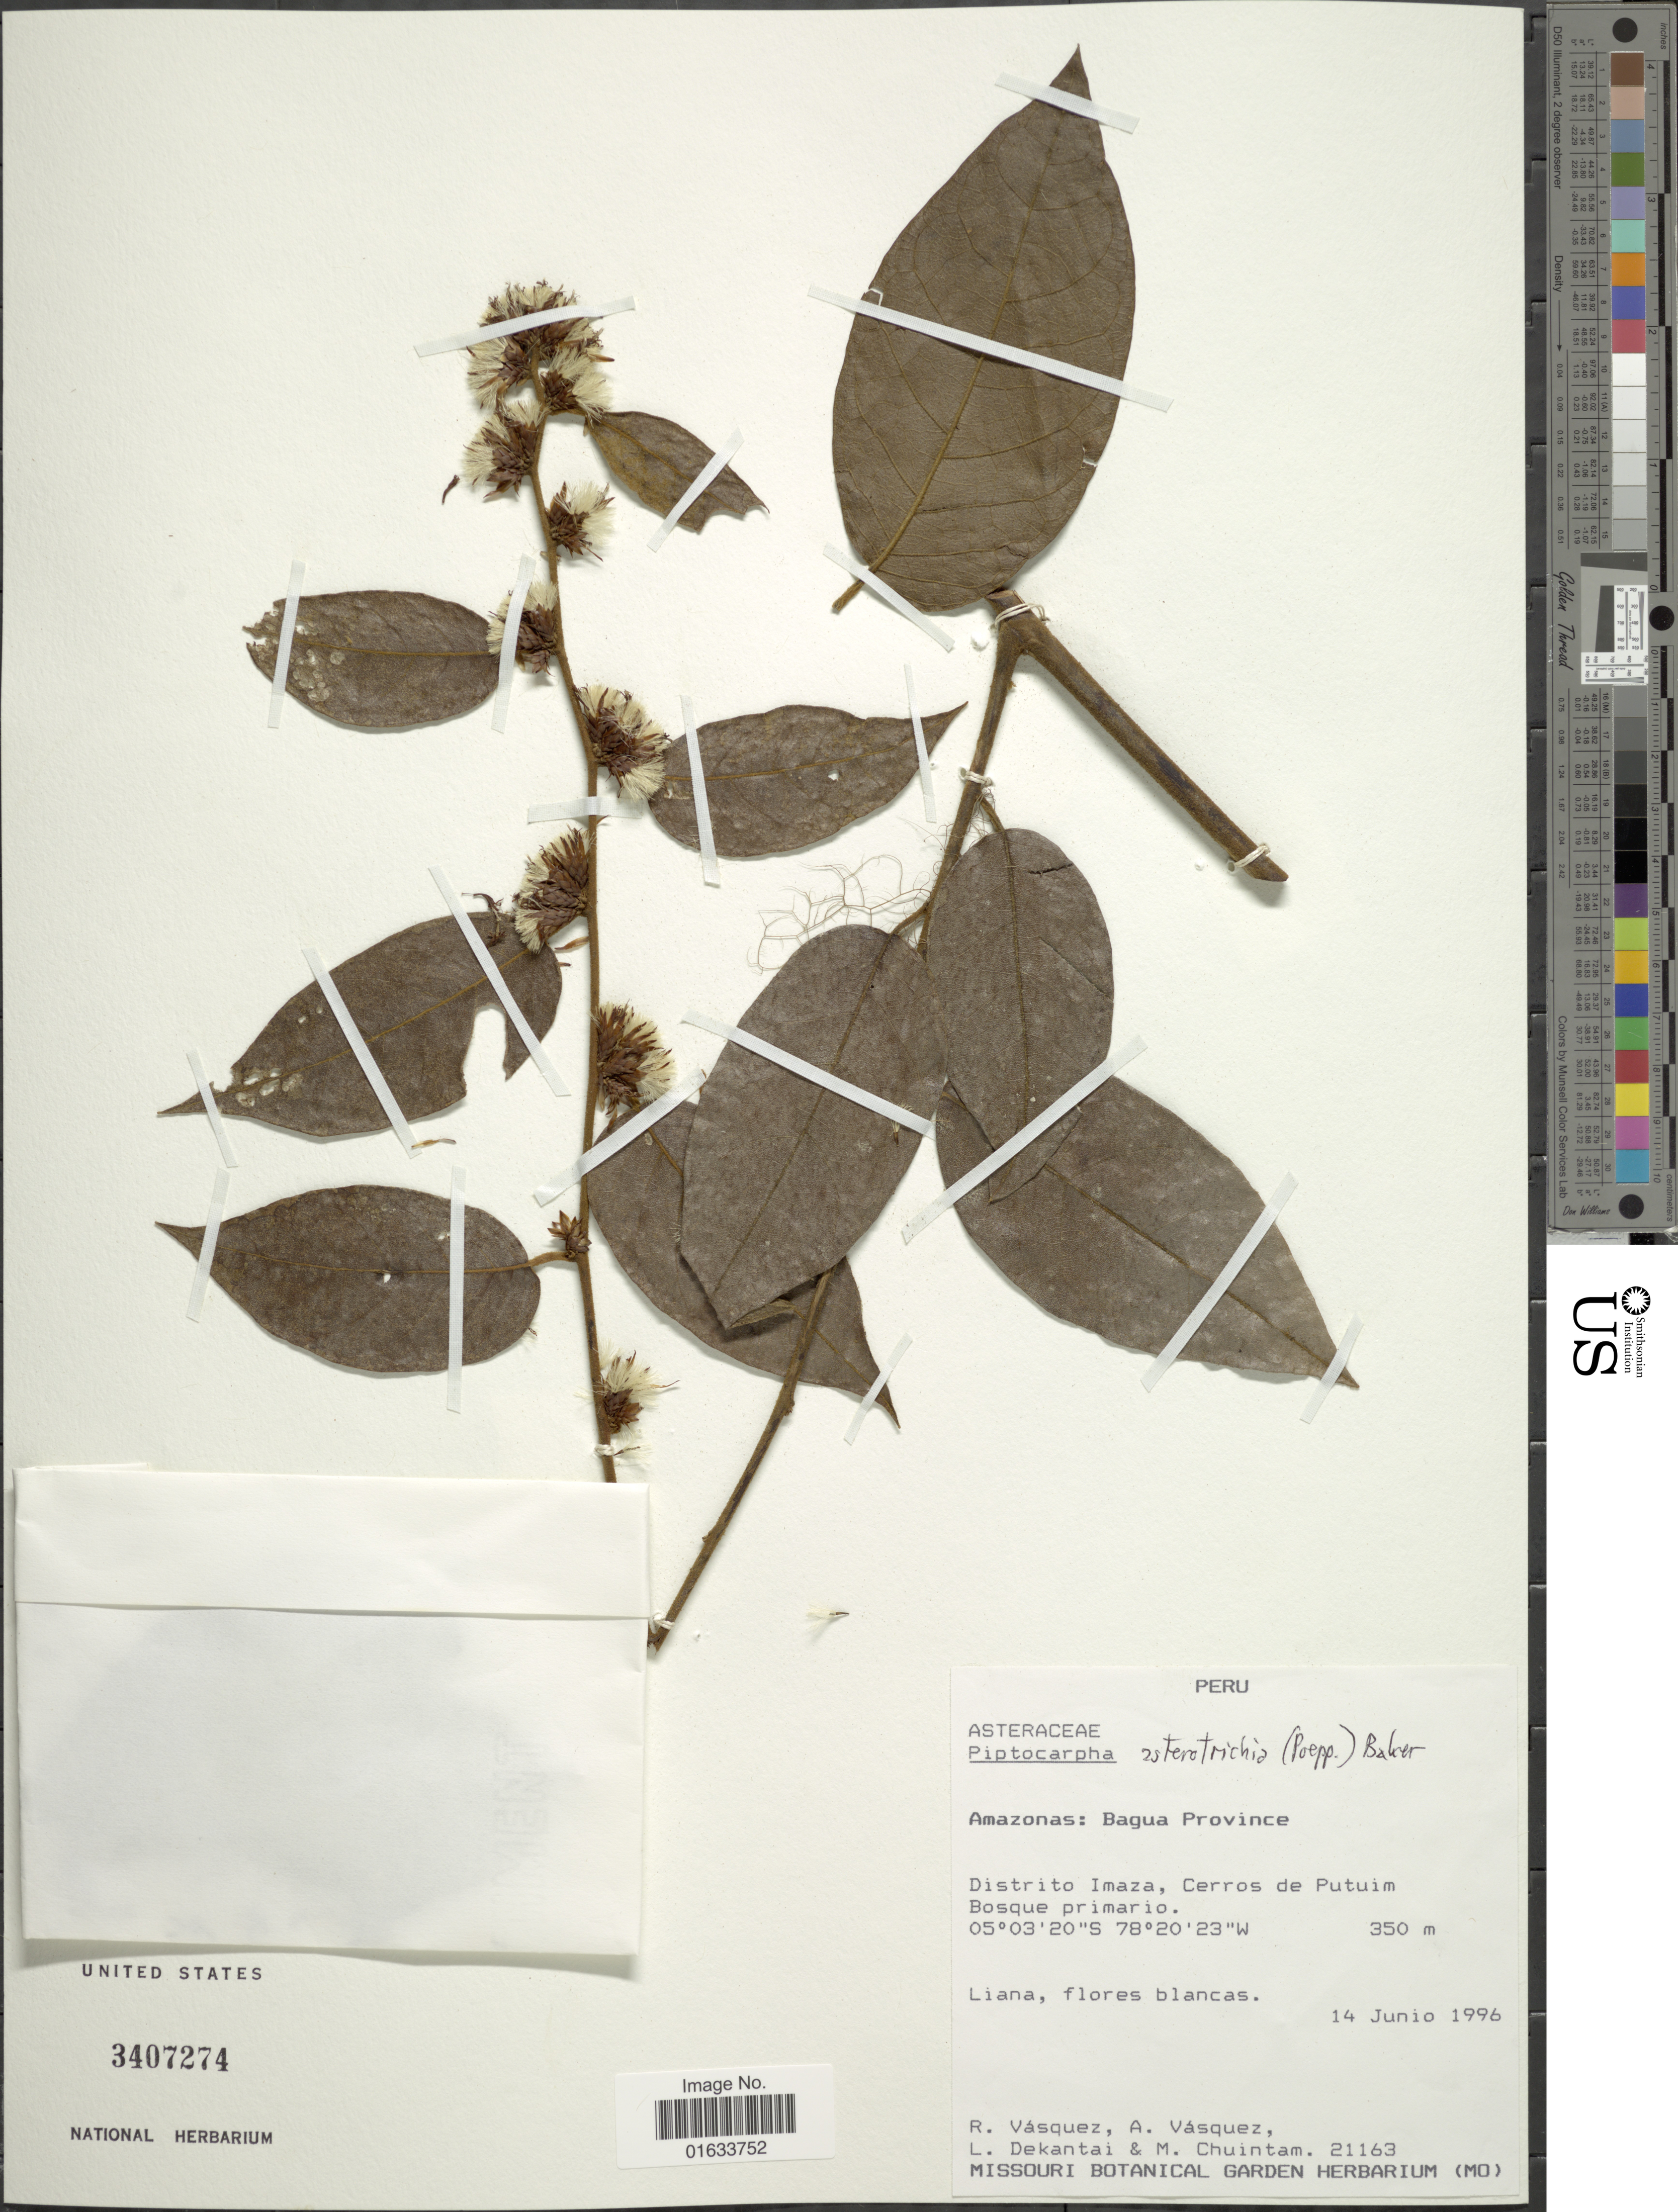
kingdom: Plantae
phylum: Tracheophyta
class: Magnoliopsida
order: Asterales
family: Asteraceae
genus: Piptocarpha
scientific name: Piptocarpha asterotrichia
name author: (Poepp.) Baker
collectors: R. Vásquez, A. Vasquez, L. Dekantai & M. Chuintam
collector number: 21163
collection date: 1996-06-14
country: Peru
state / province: Amazonas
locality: Amazonas: Bagua Province. Distrito Imaza, Cerros de Putuim.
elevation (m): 350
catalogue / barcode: US 3407274